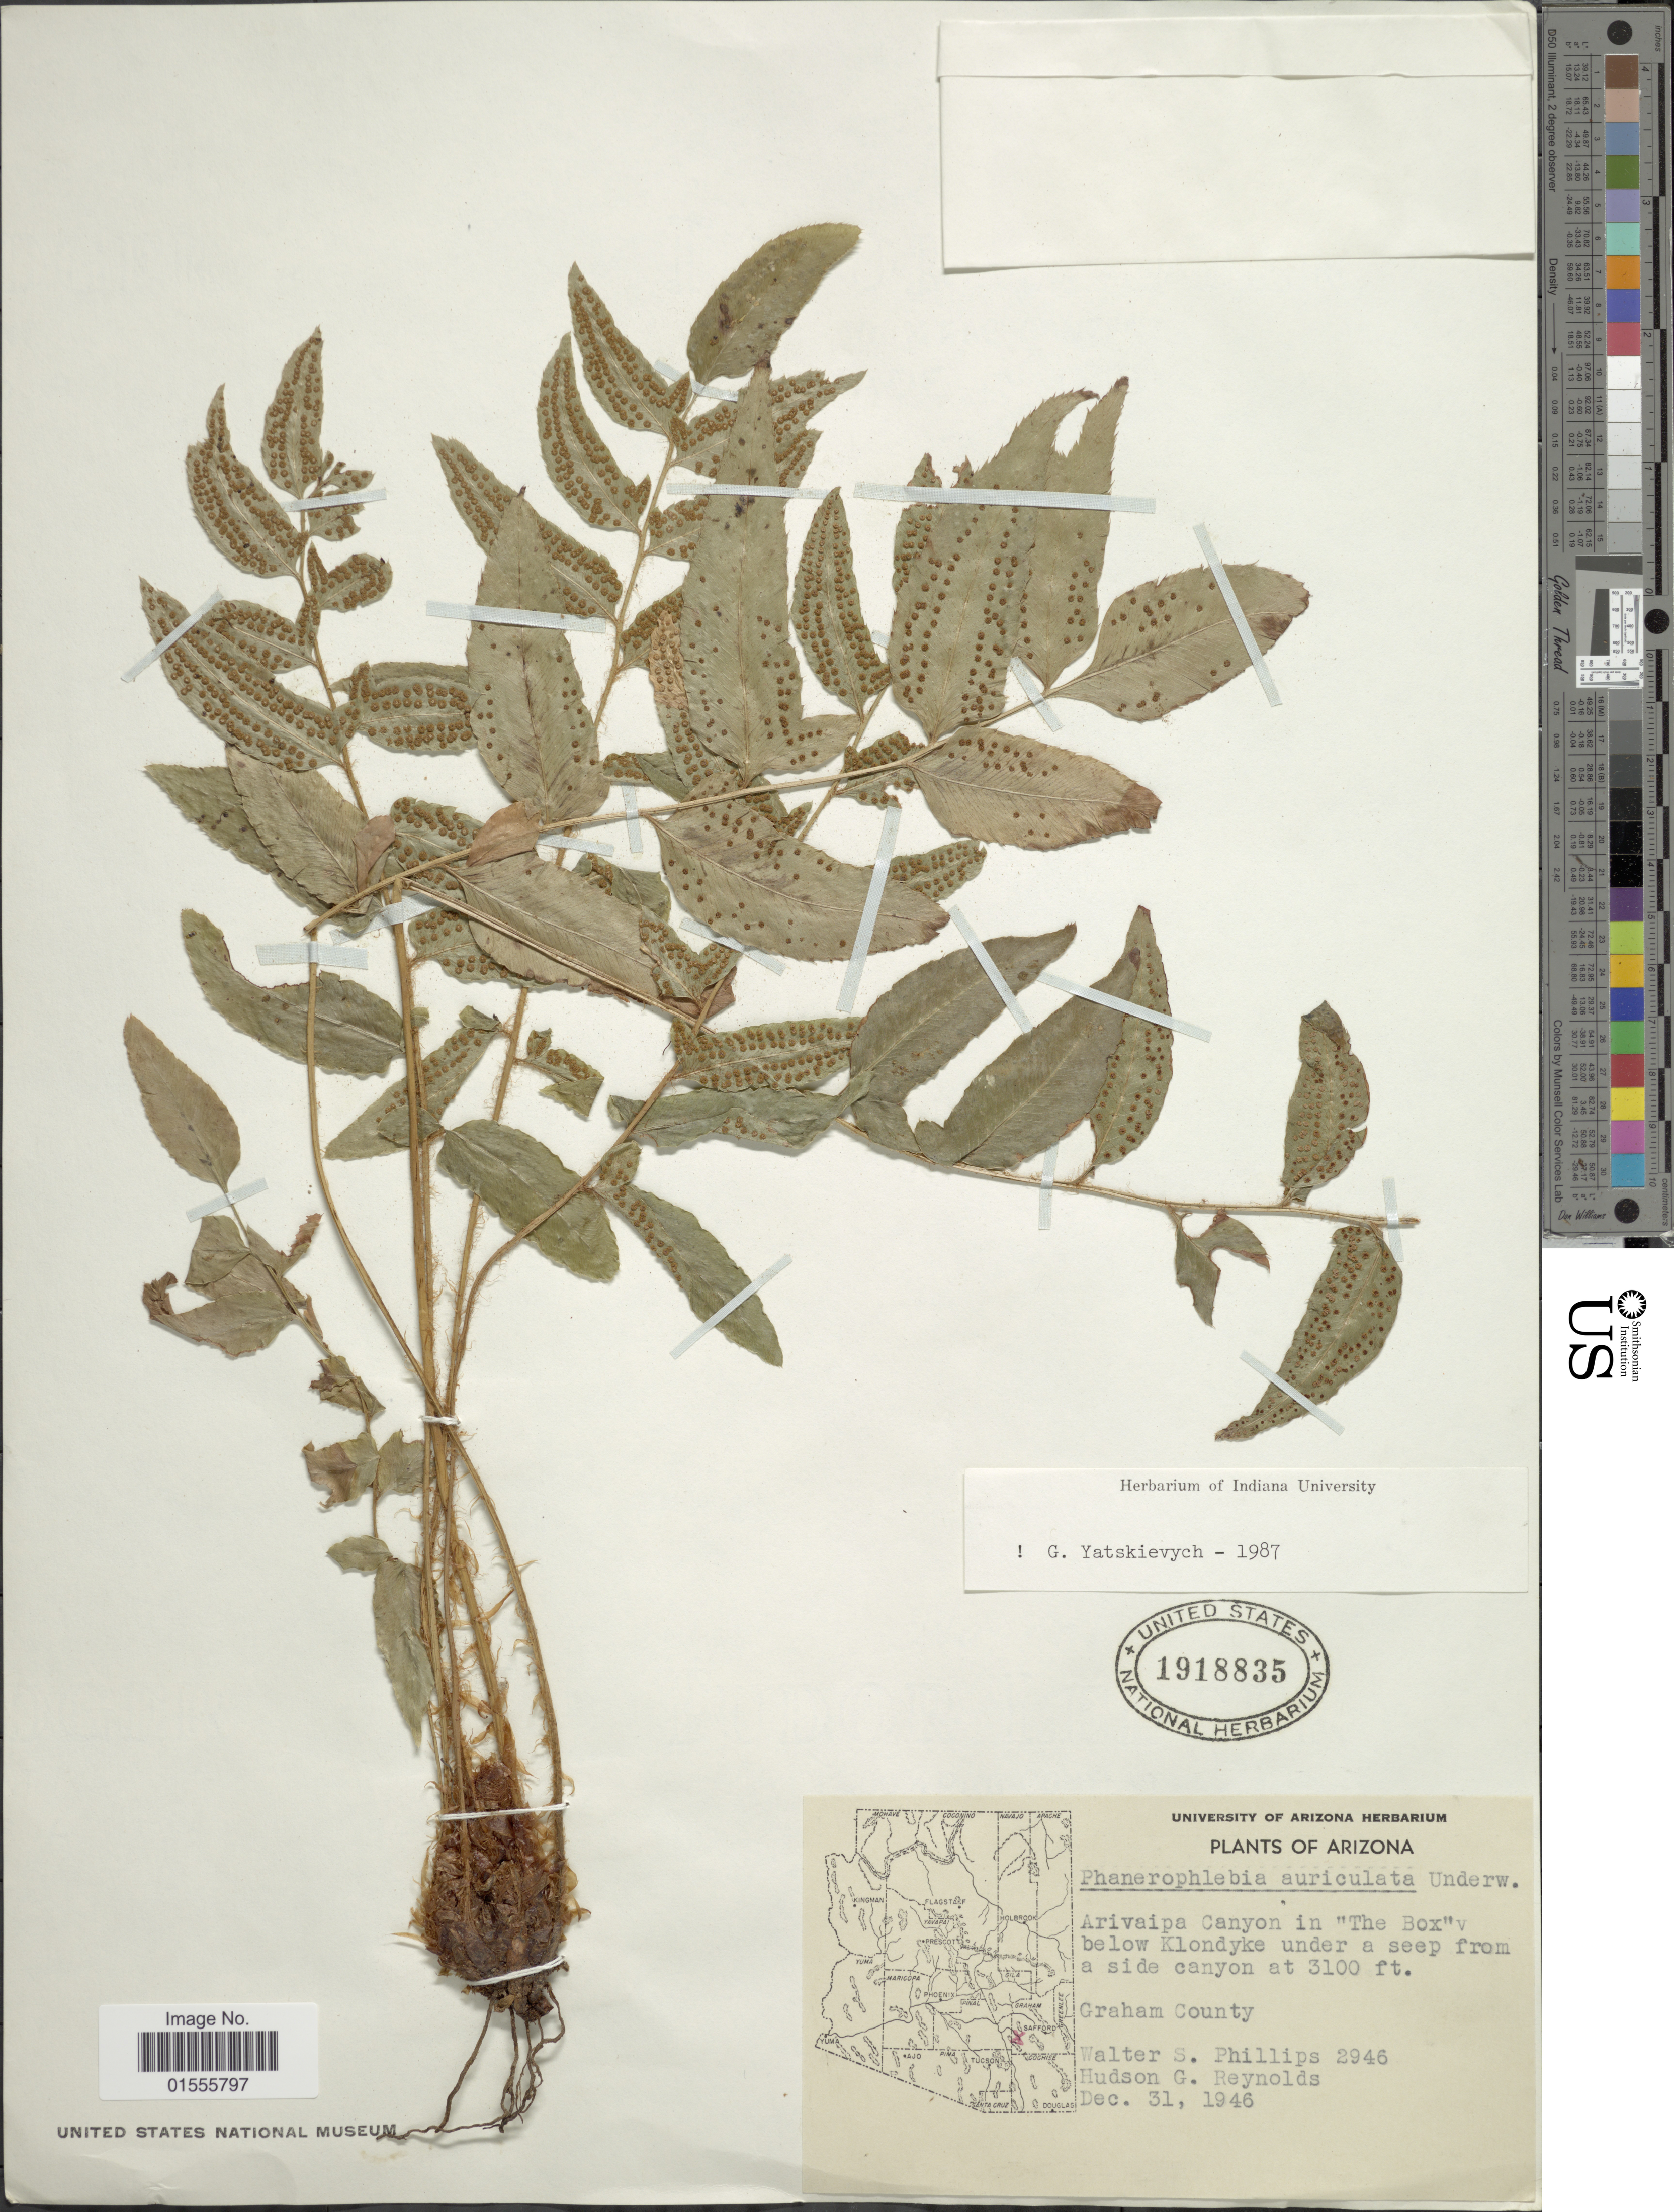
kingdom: Plantae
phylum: Tracheophyta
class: Polypodiopsida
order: Polypodiales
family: Dryopteridaceae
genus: Phanerophlebia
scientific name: Phanerophlebia auriculata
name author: Underw.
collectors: W. S. Phillips & H. Reynolds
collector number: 2946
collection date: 1946-12-31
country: United States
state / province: Arizona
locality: Aeivaipa Canyon in 'The Box' v below Klondyke under a seep from a side canyon, Graham County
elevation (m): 945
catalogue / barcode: US 1918835